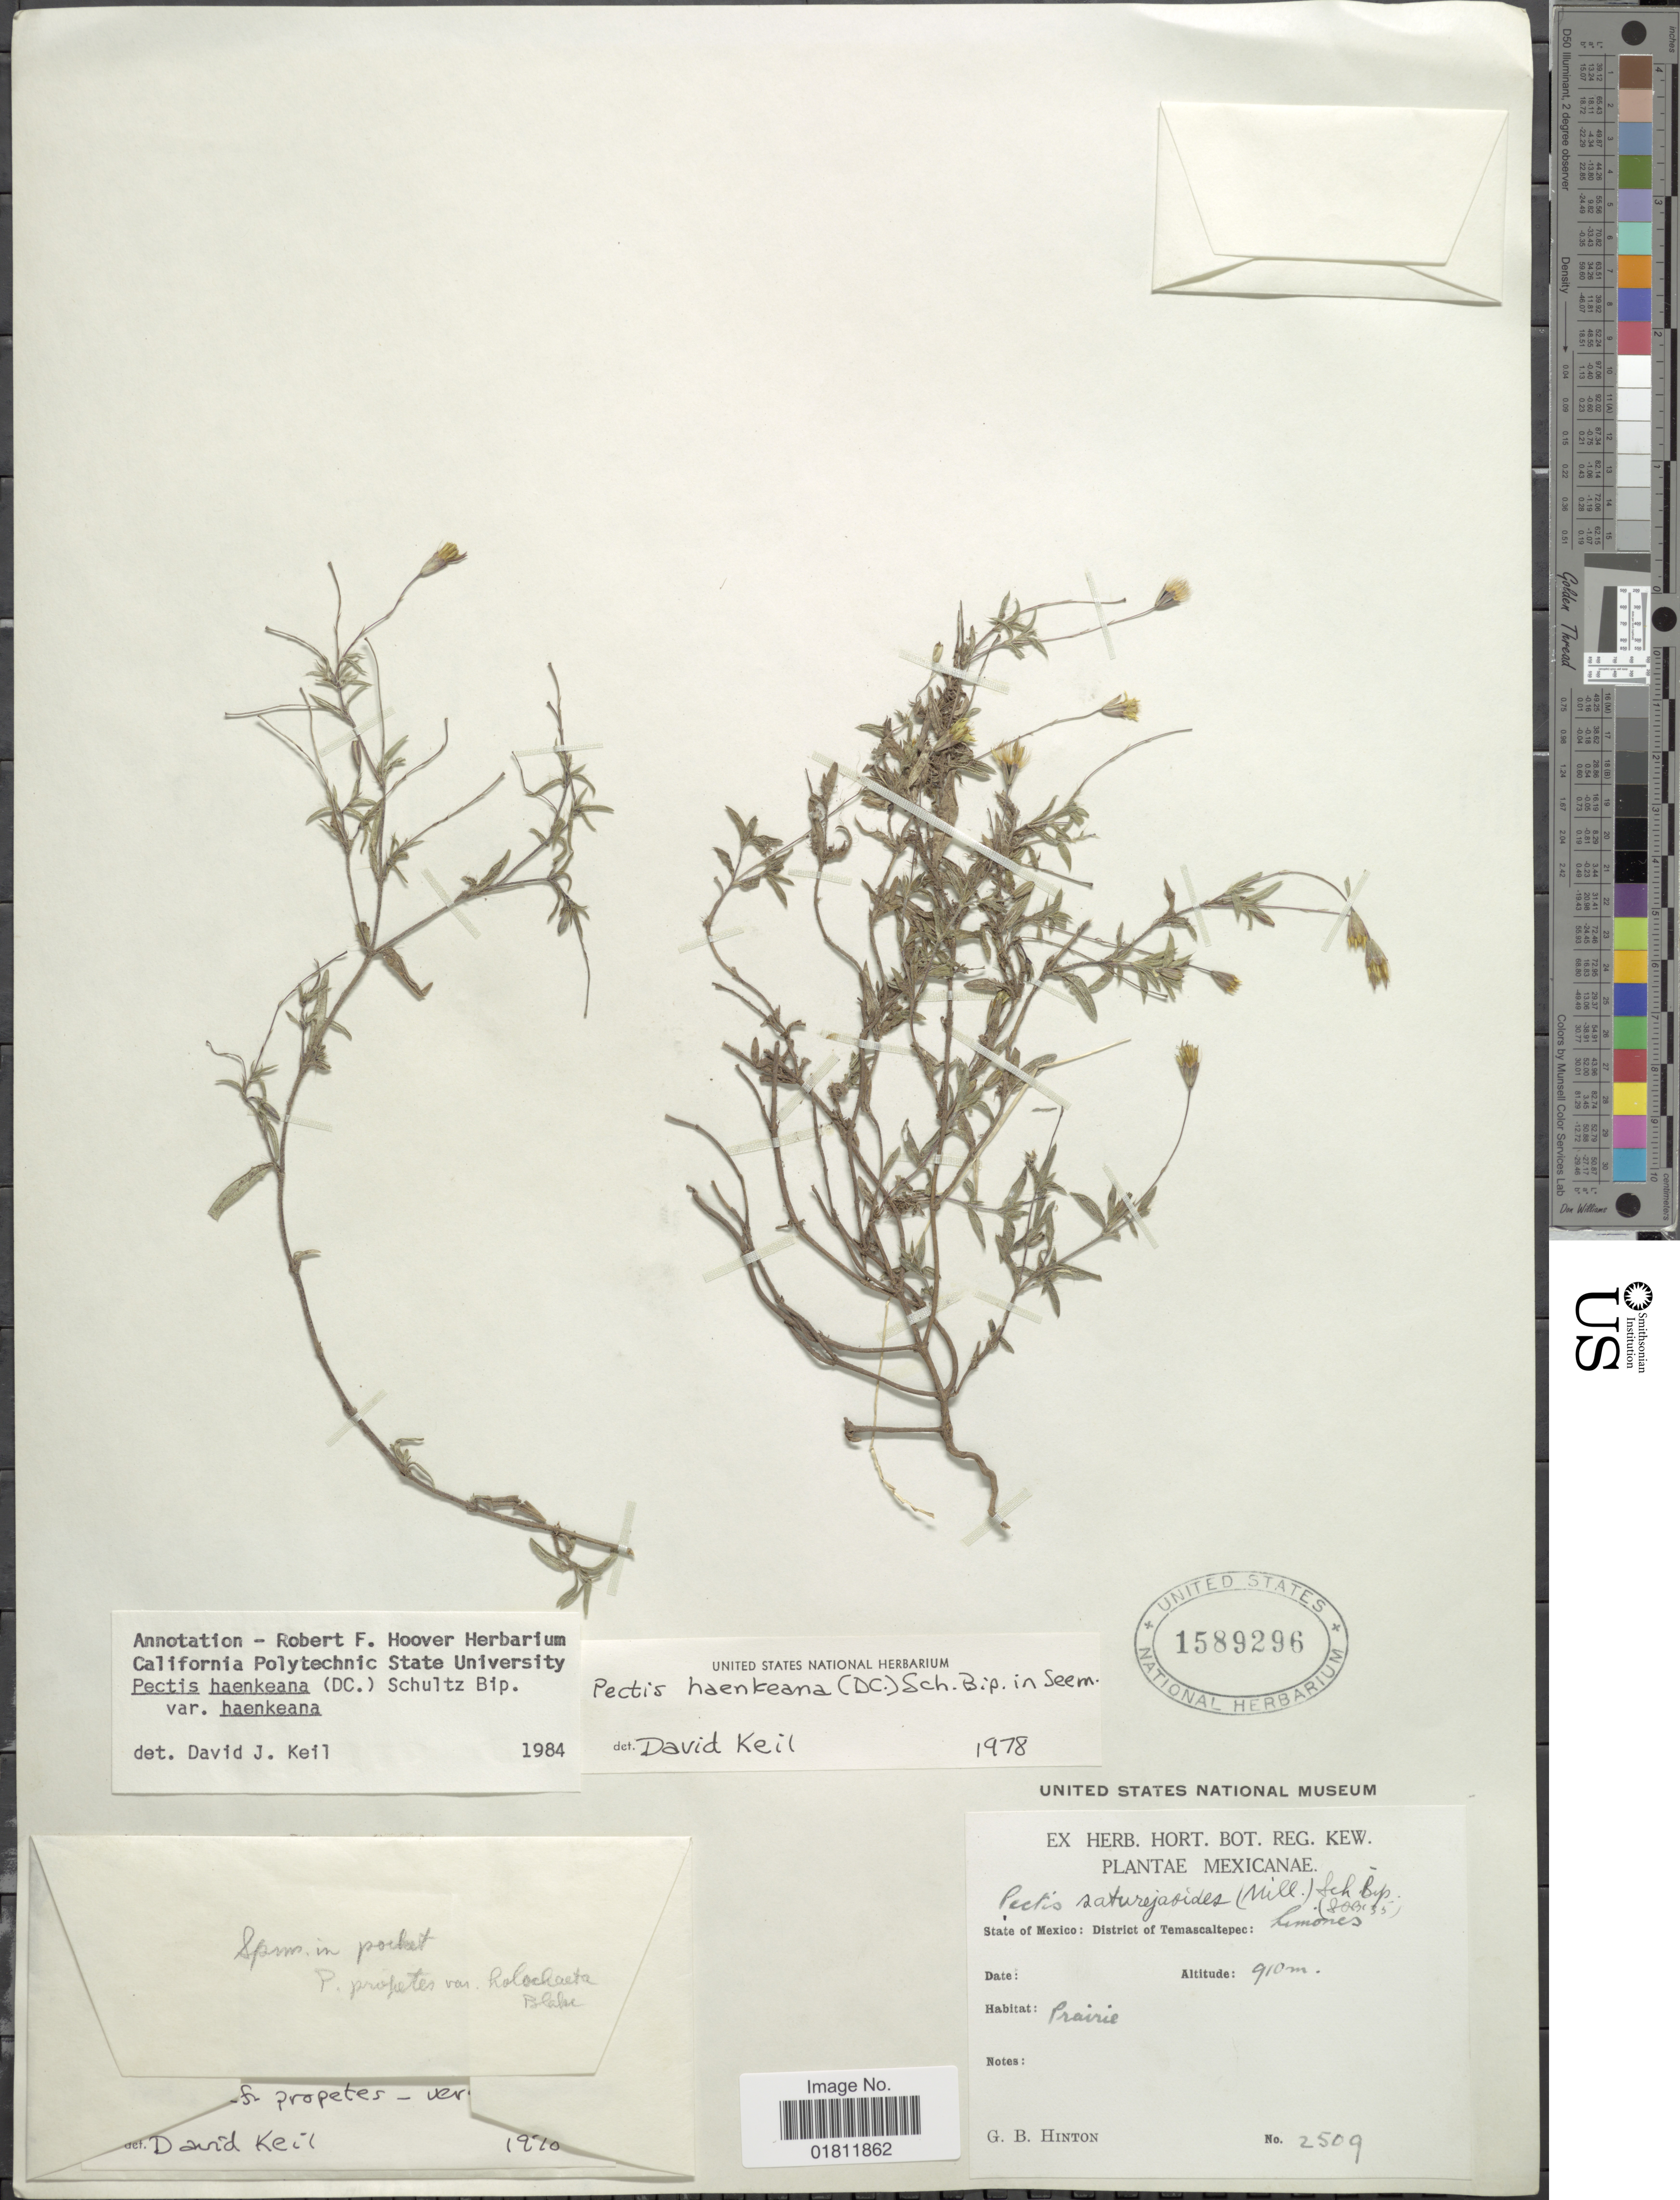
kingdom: Plantae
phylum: Tracheophyta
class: Magnoliopsida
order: Asterales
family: Asteraceae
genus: Pectis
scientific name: Pectis haenkeana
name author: (DC.) Sch. Bip.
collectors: G. B. Hinton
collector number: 2509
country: Mexico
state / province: México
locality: State of Mexico: District of Temascaltepec.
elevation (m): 910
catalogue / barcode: US 1589296